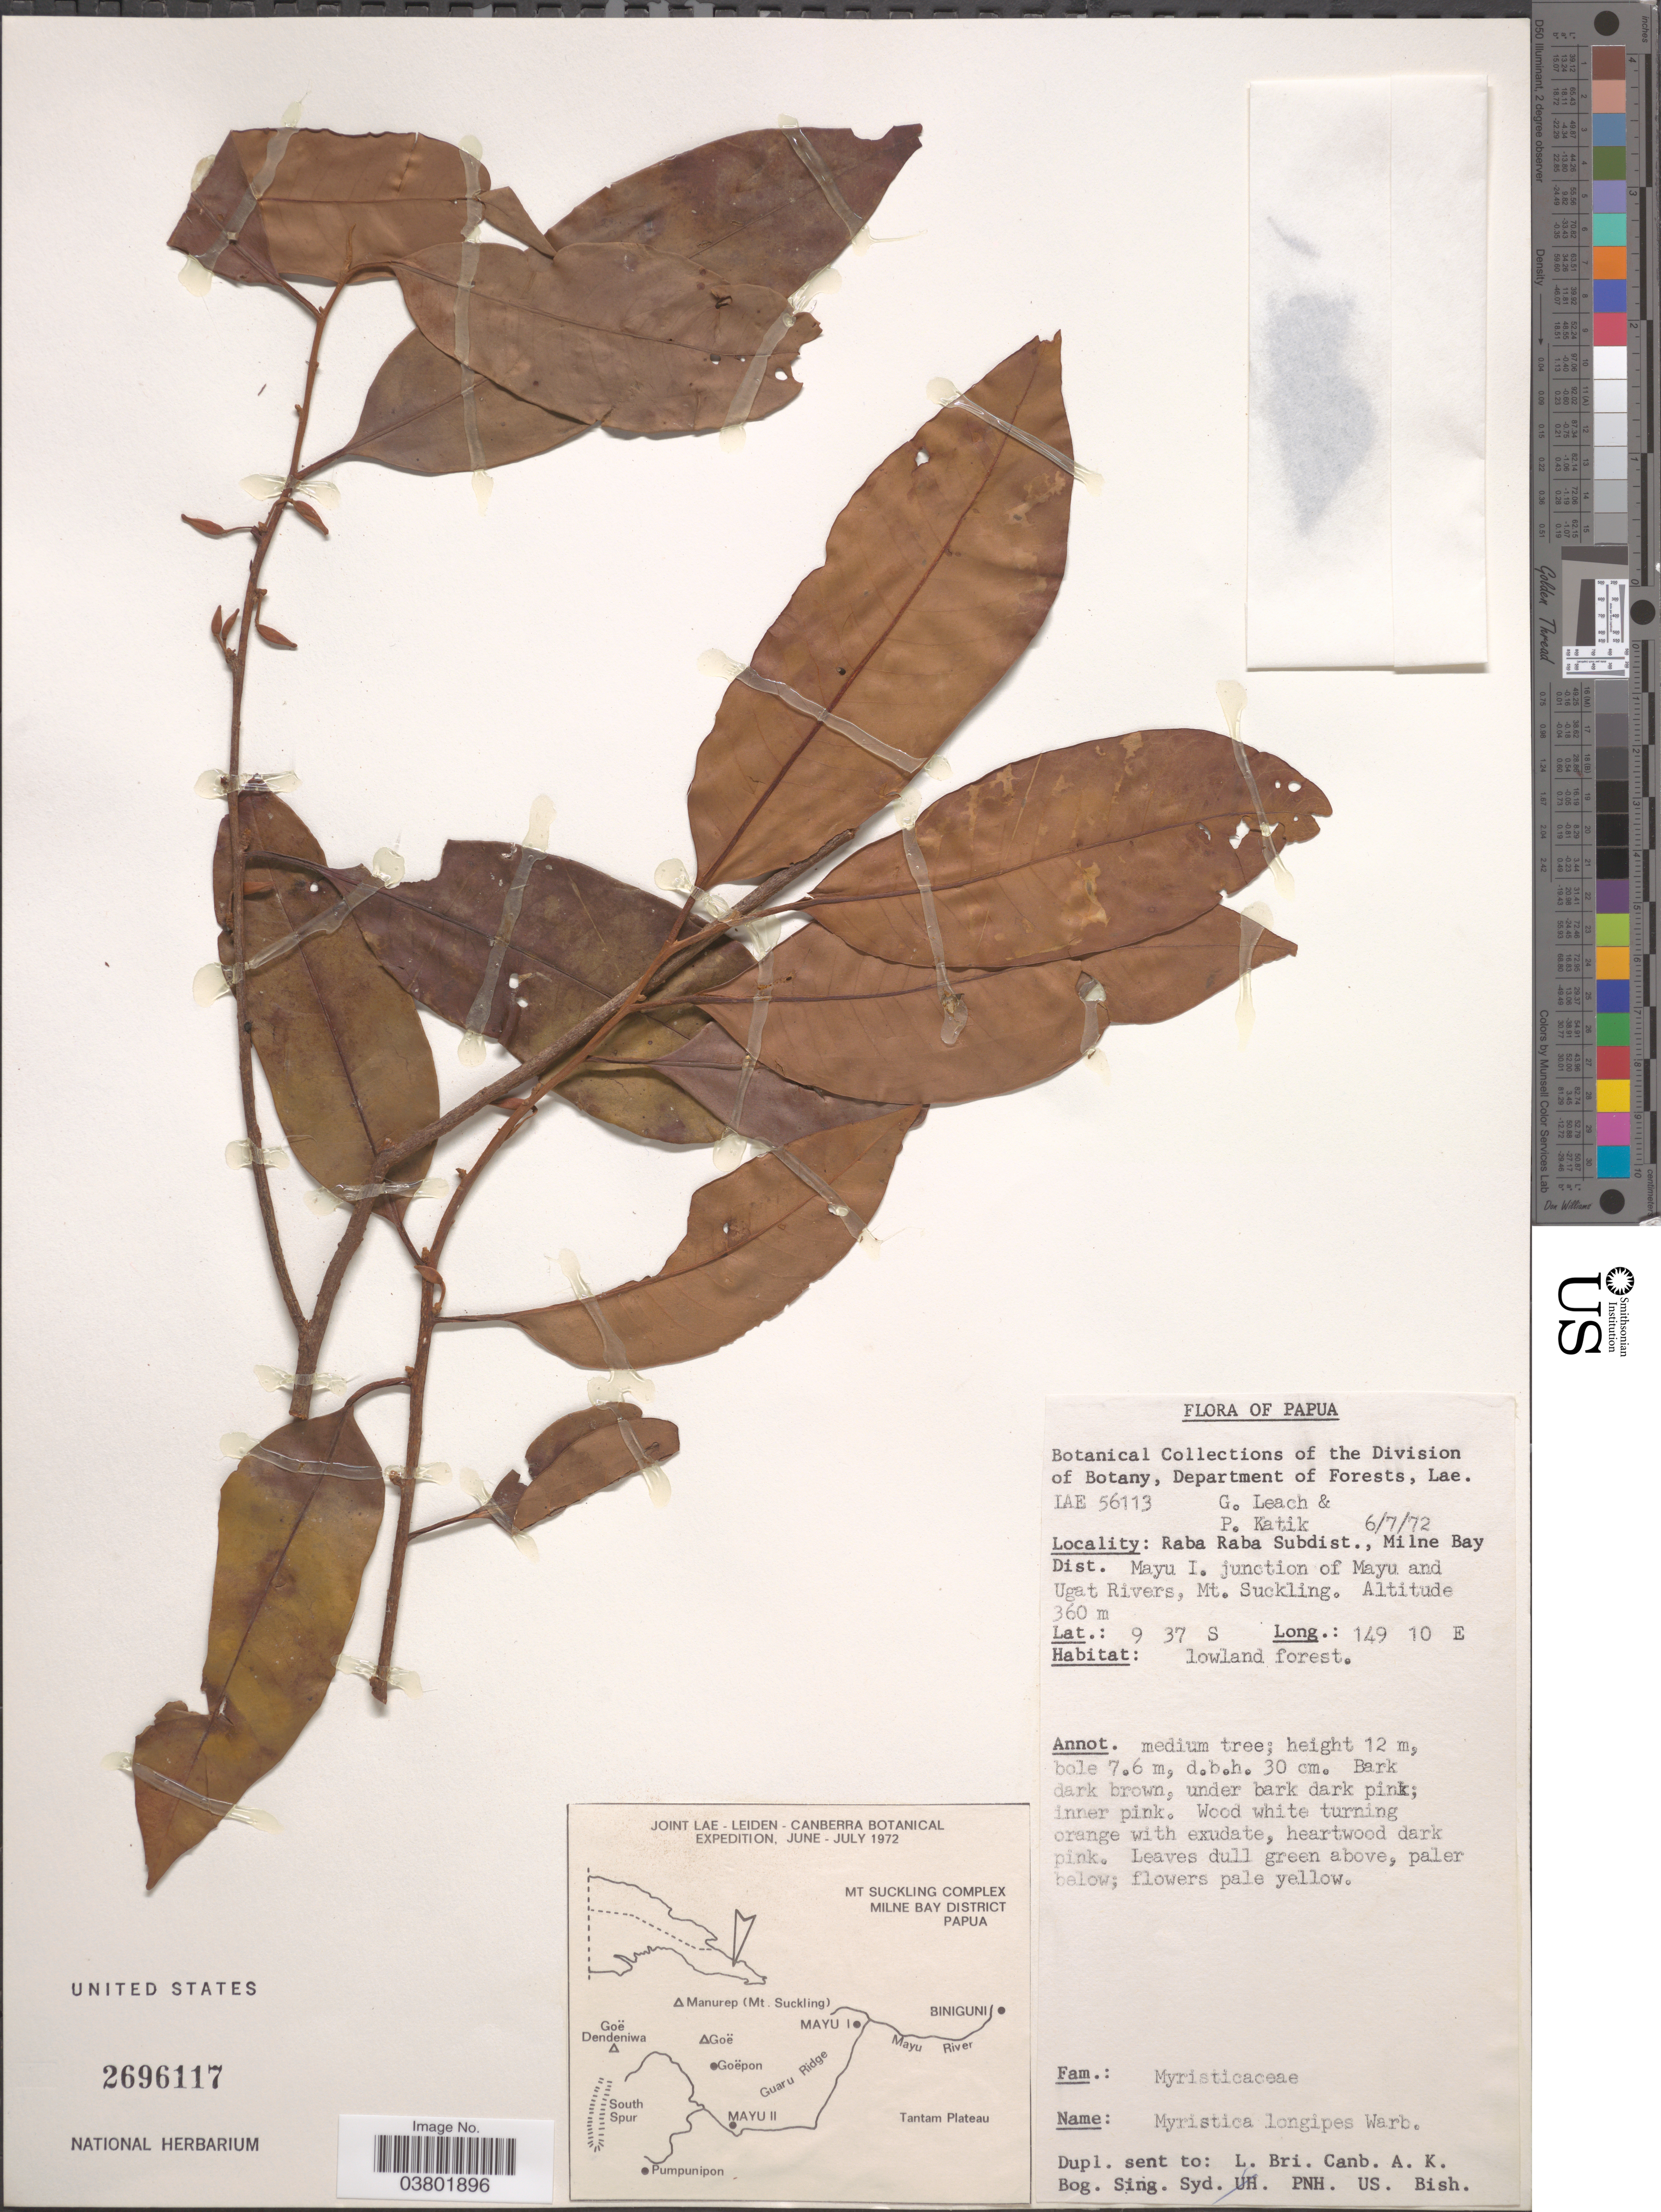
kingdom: Plantae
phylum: Tracheophyta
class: Magnoliopsida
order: Magnoliales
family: Myristicaceae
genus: Myristica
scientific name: Myristica longipes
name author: Warb.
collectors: G. Leach & P. Katik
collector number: LAE56113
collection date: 1972-07-06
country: Papua New Guinea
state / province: Milne Bay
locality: Papua. Raba Raba Subdist., Milne Bay District. Mayu I. junction of Mayu and Ugat Rivers, Mt. Suckling. Mt. Suckling Complex.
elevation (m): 360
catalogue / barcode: US 2696117